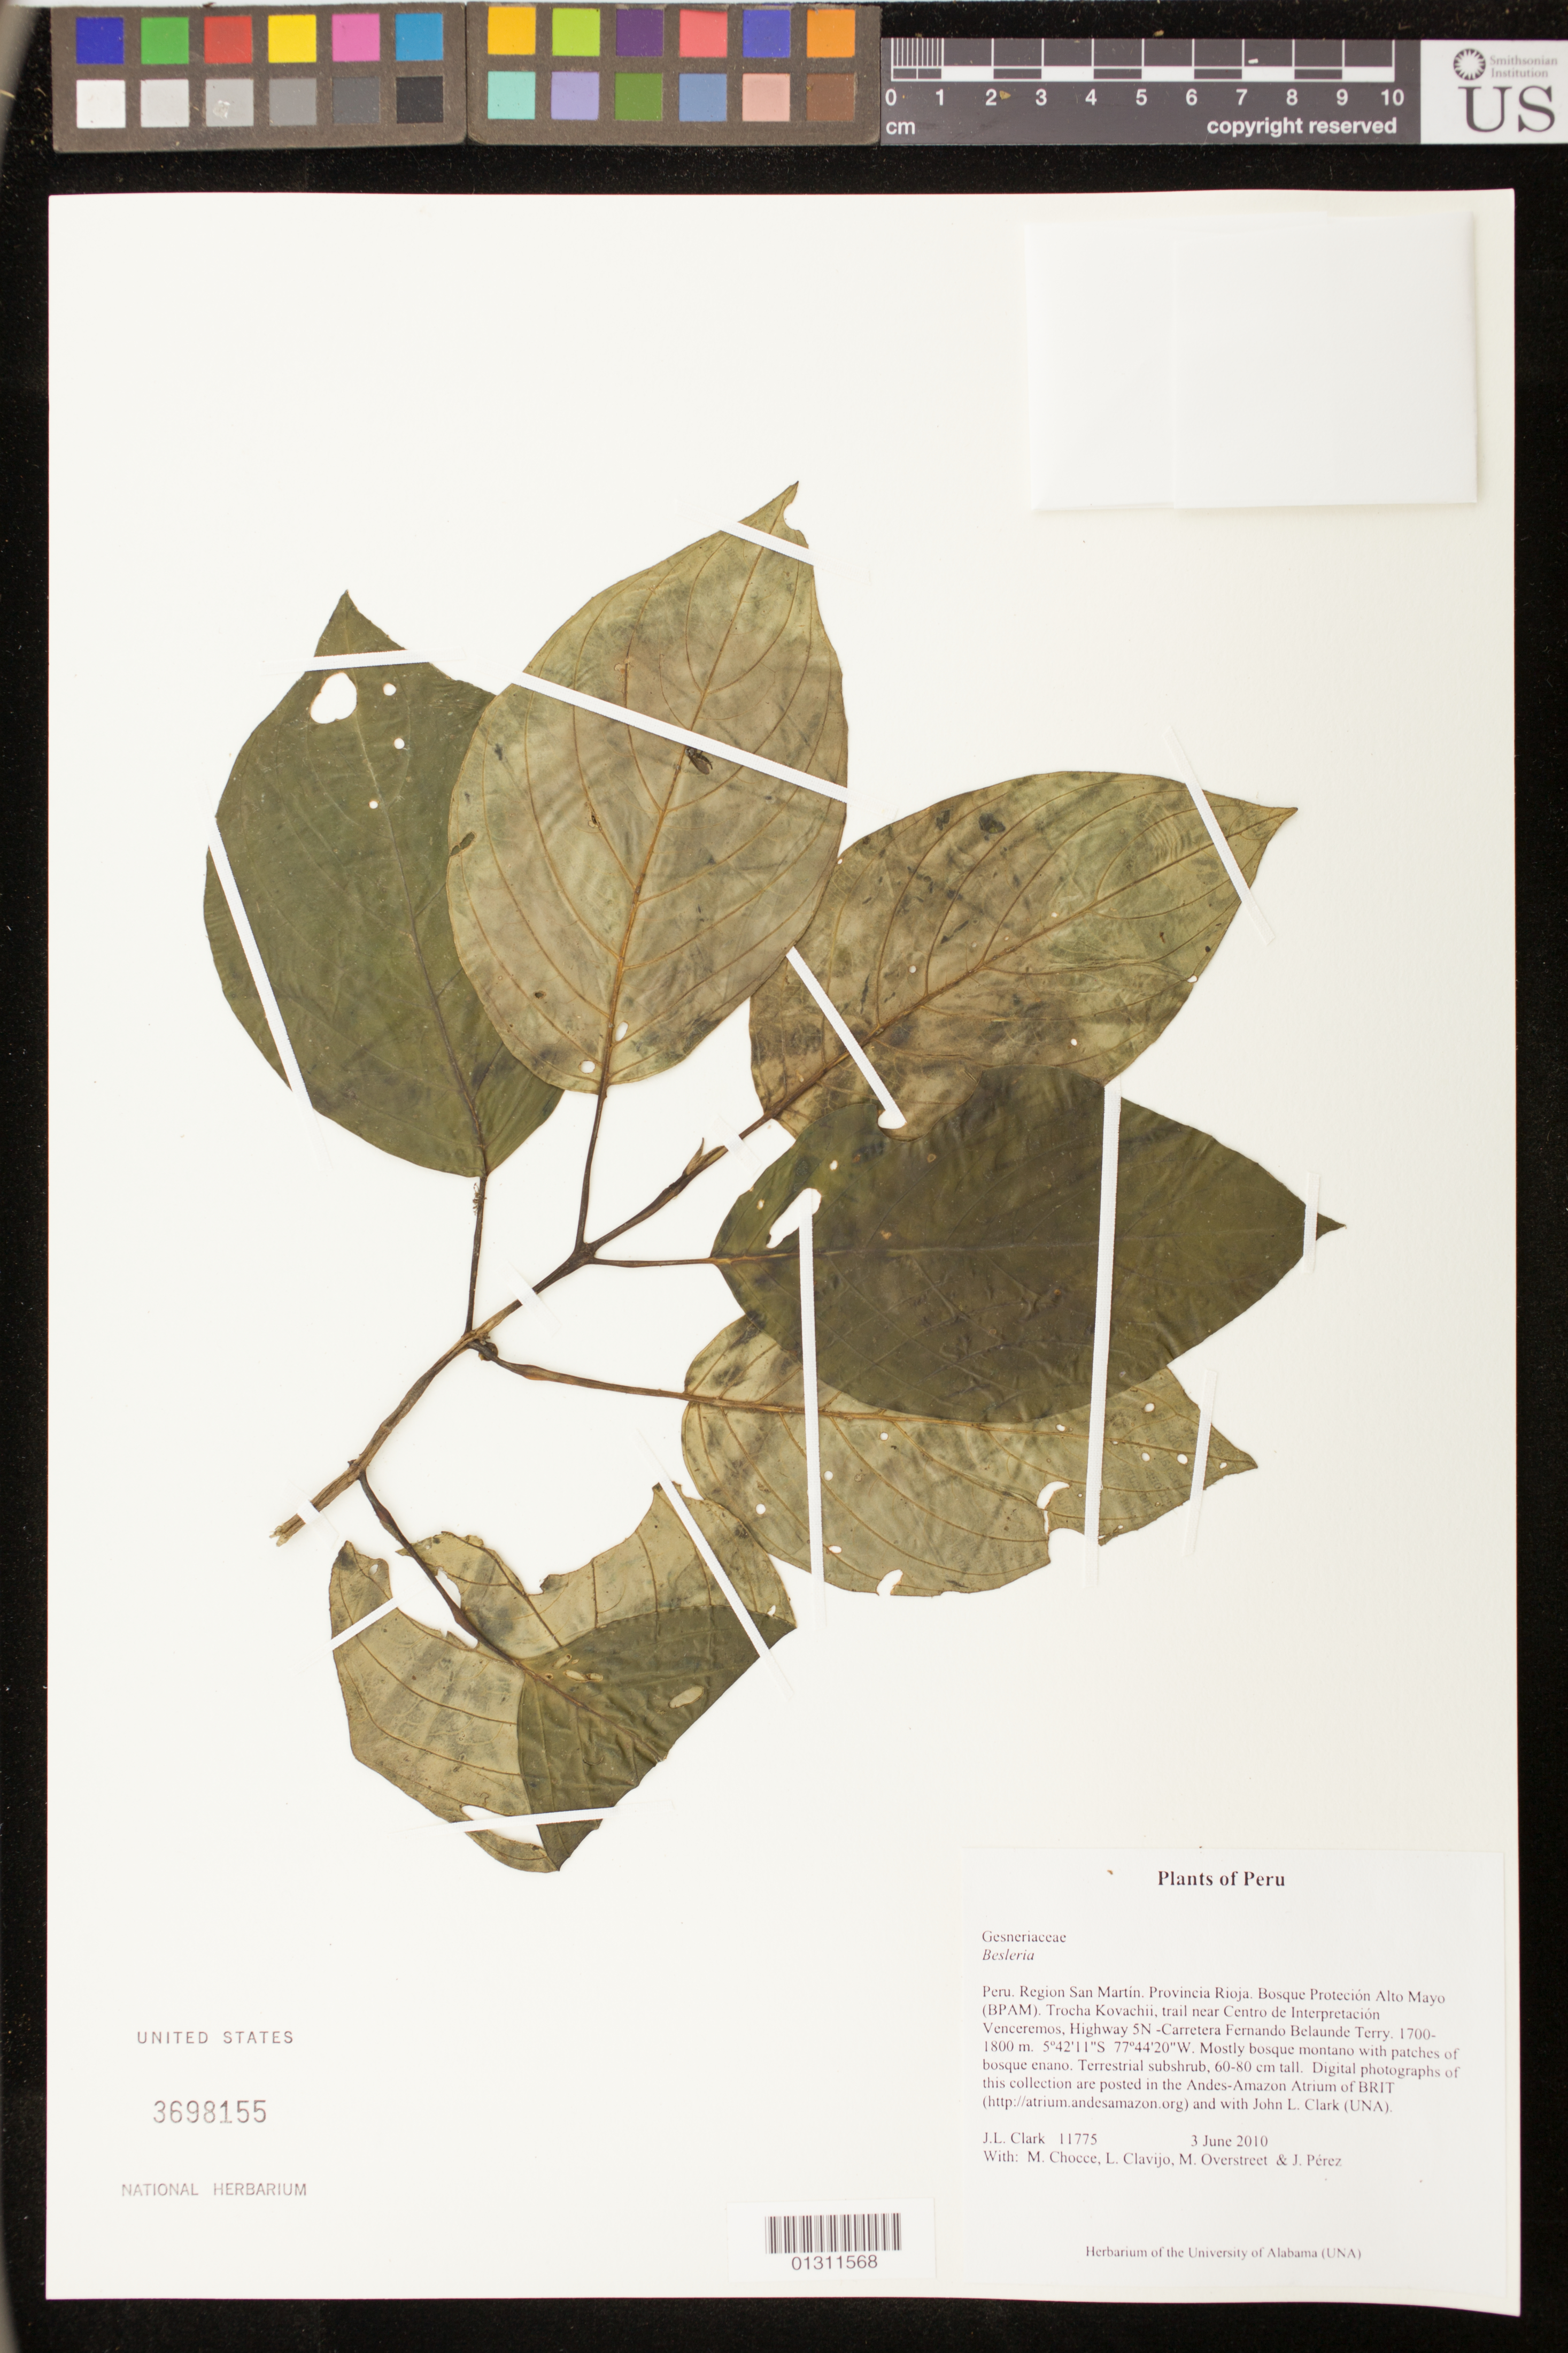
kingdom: Plantae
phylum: Tracheophyta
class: Magnoliopsida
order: Lamiales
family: Gesneriaceae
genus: Besleria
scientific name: Besleria sp.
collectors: J. L. Clark, M. Chocce, L. Clavijo, M. Overstreet & J. Perez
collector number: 11775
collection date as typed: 03 Jun 2010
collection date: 2010-06-03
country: Peru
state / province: San Martín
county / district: Rioja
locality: Region San Martin, Bosque Protecion Alto Mayo (BPAM). Trocha Kovachii, trail near Centro de Interpretacion Venceremos, Highway 5N-Carretera Fernando Belaunde Terry.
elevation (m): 1700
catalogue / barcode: US 3698155